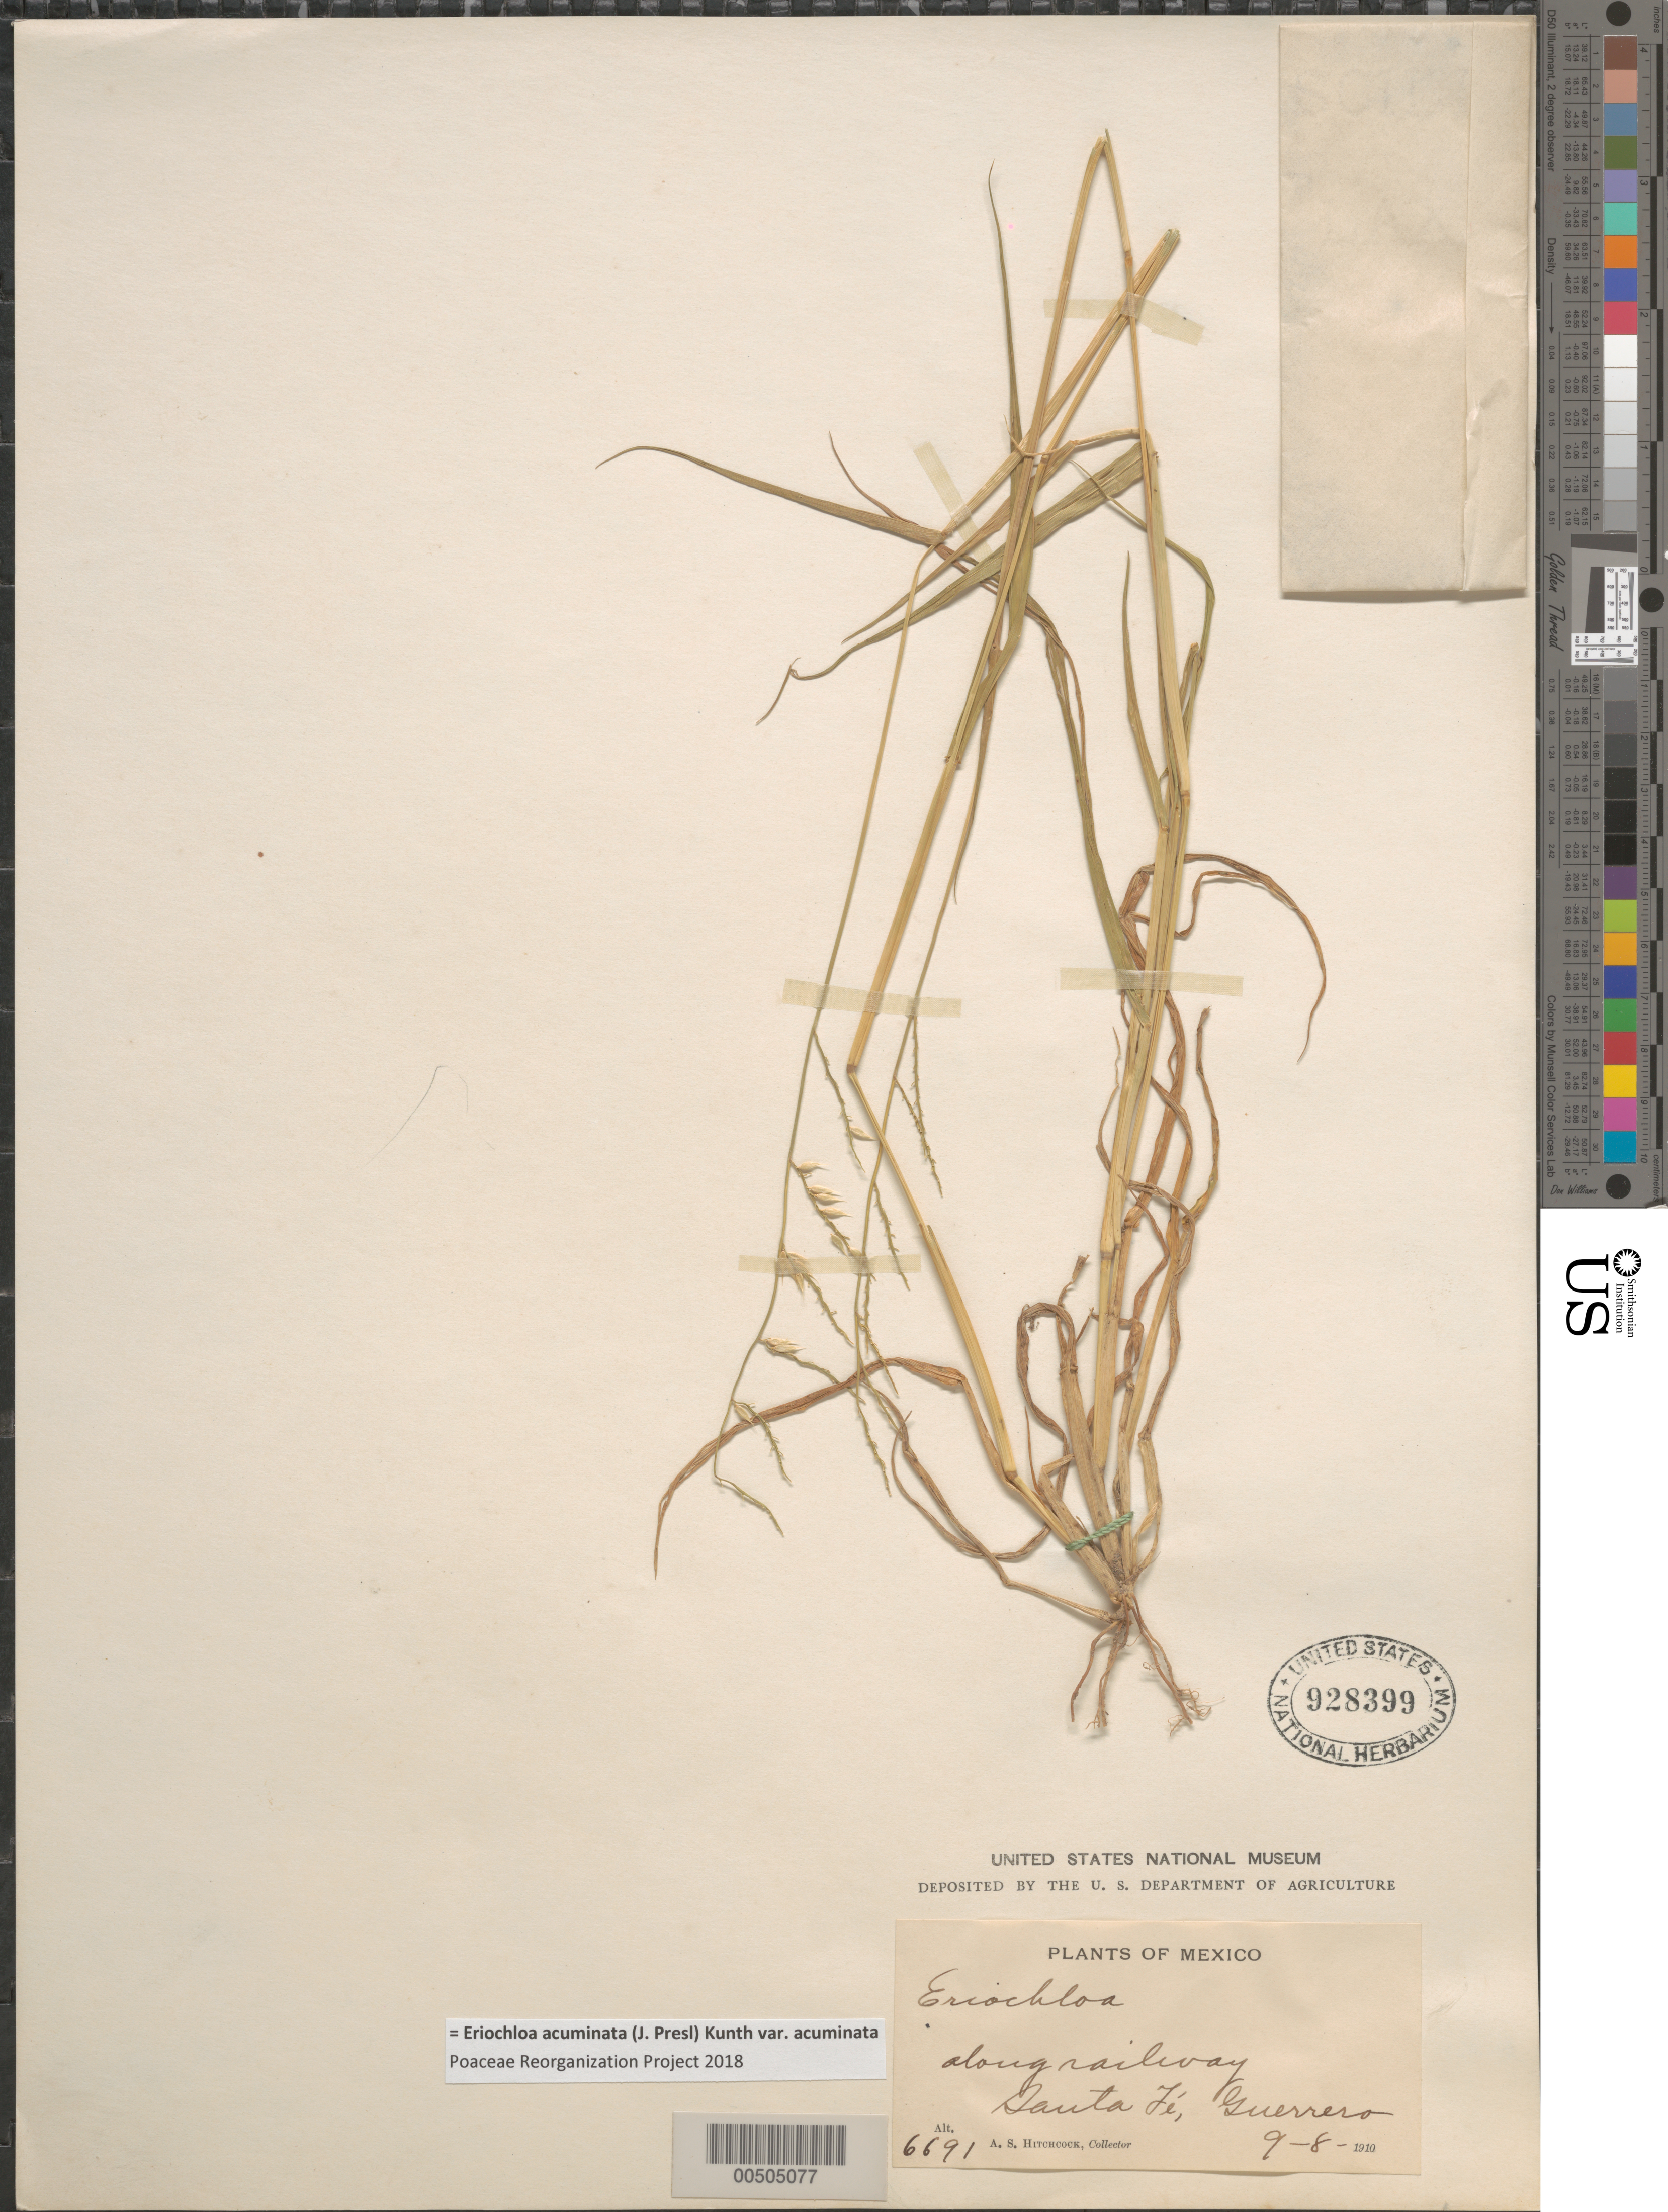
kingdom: Plantae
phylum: Tracheophyta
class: Liliopsida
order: Poales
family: Poaceae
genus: Eriochloa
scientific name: Eriochloa acuminata var. acuminata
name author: (J. Presl) Kunth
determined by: Poaceae Reorganization Project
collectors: A. S. Hitchcock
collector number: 6691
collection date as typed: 9 Aug 1910 or 8 Sep 1910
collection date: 1910-08-09 or 1910-09-08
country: Mexico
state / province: Guerrero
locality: Santa Fé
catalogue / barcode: US 928399